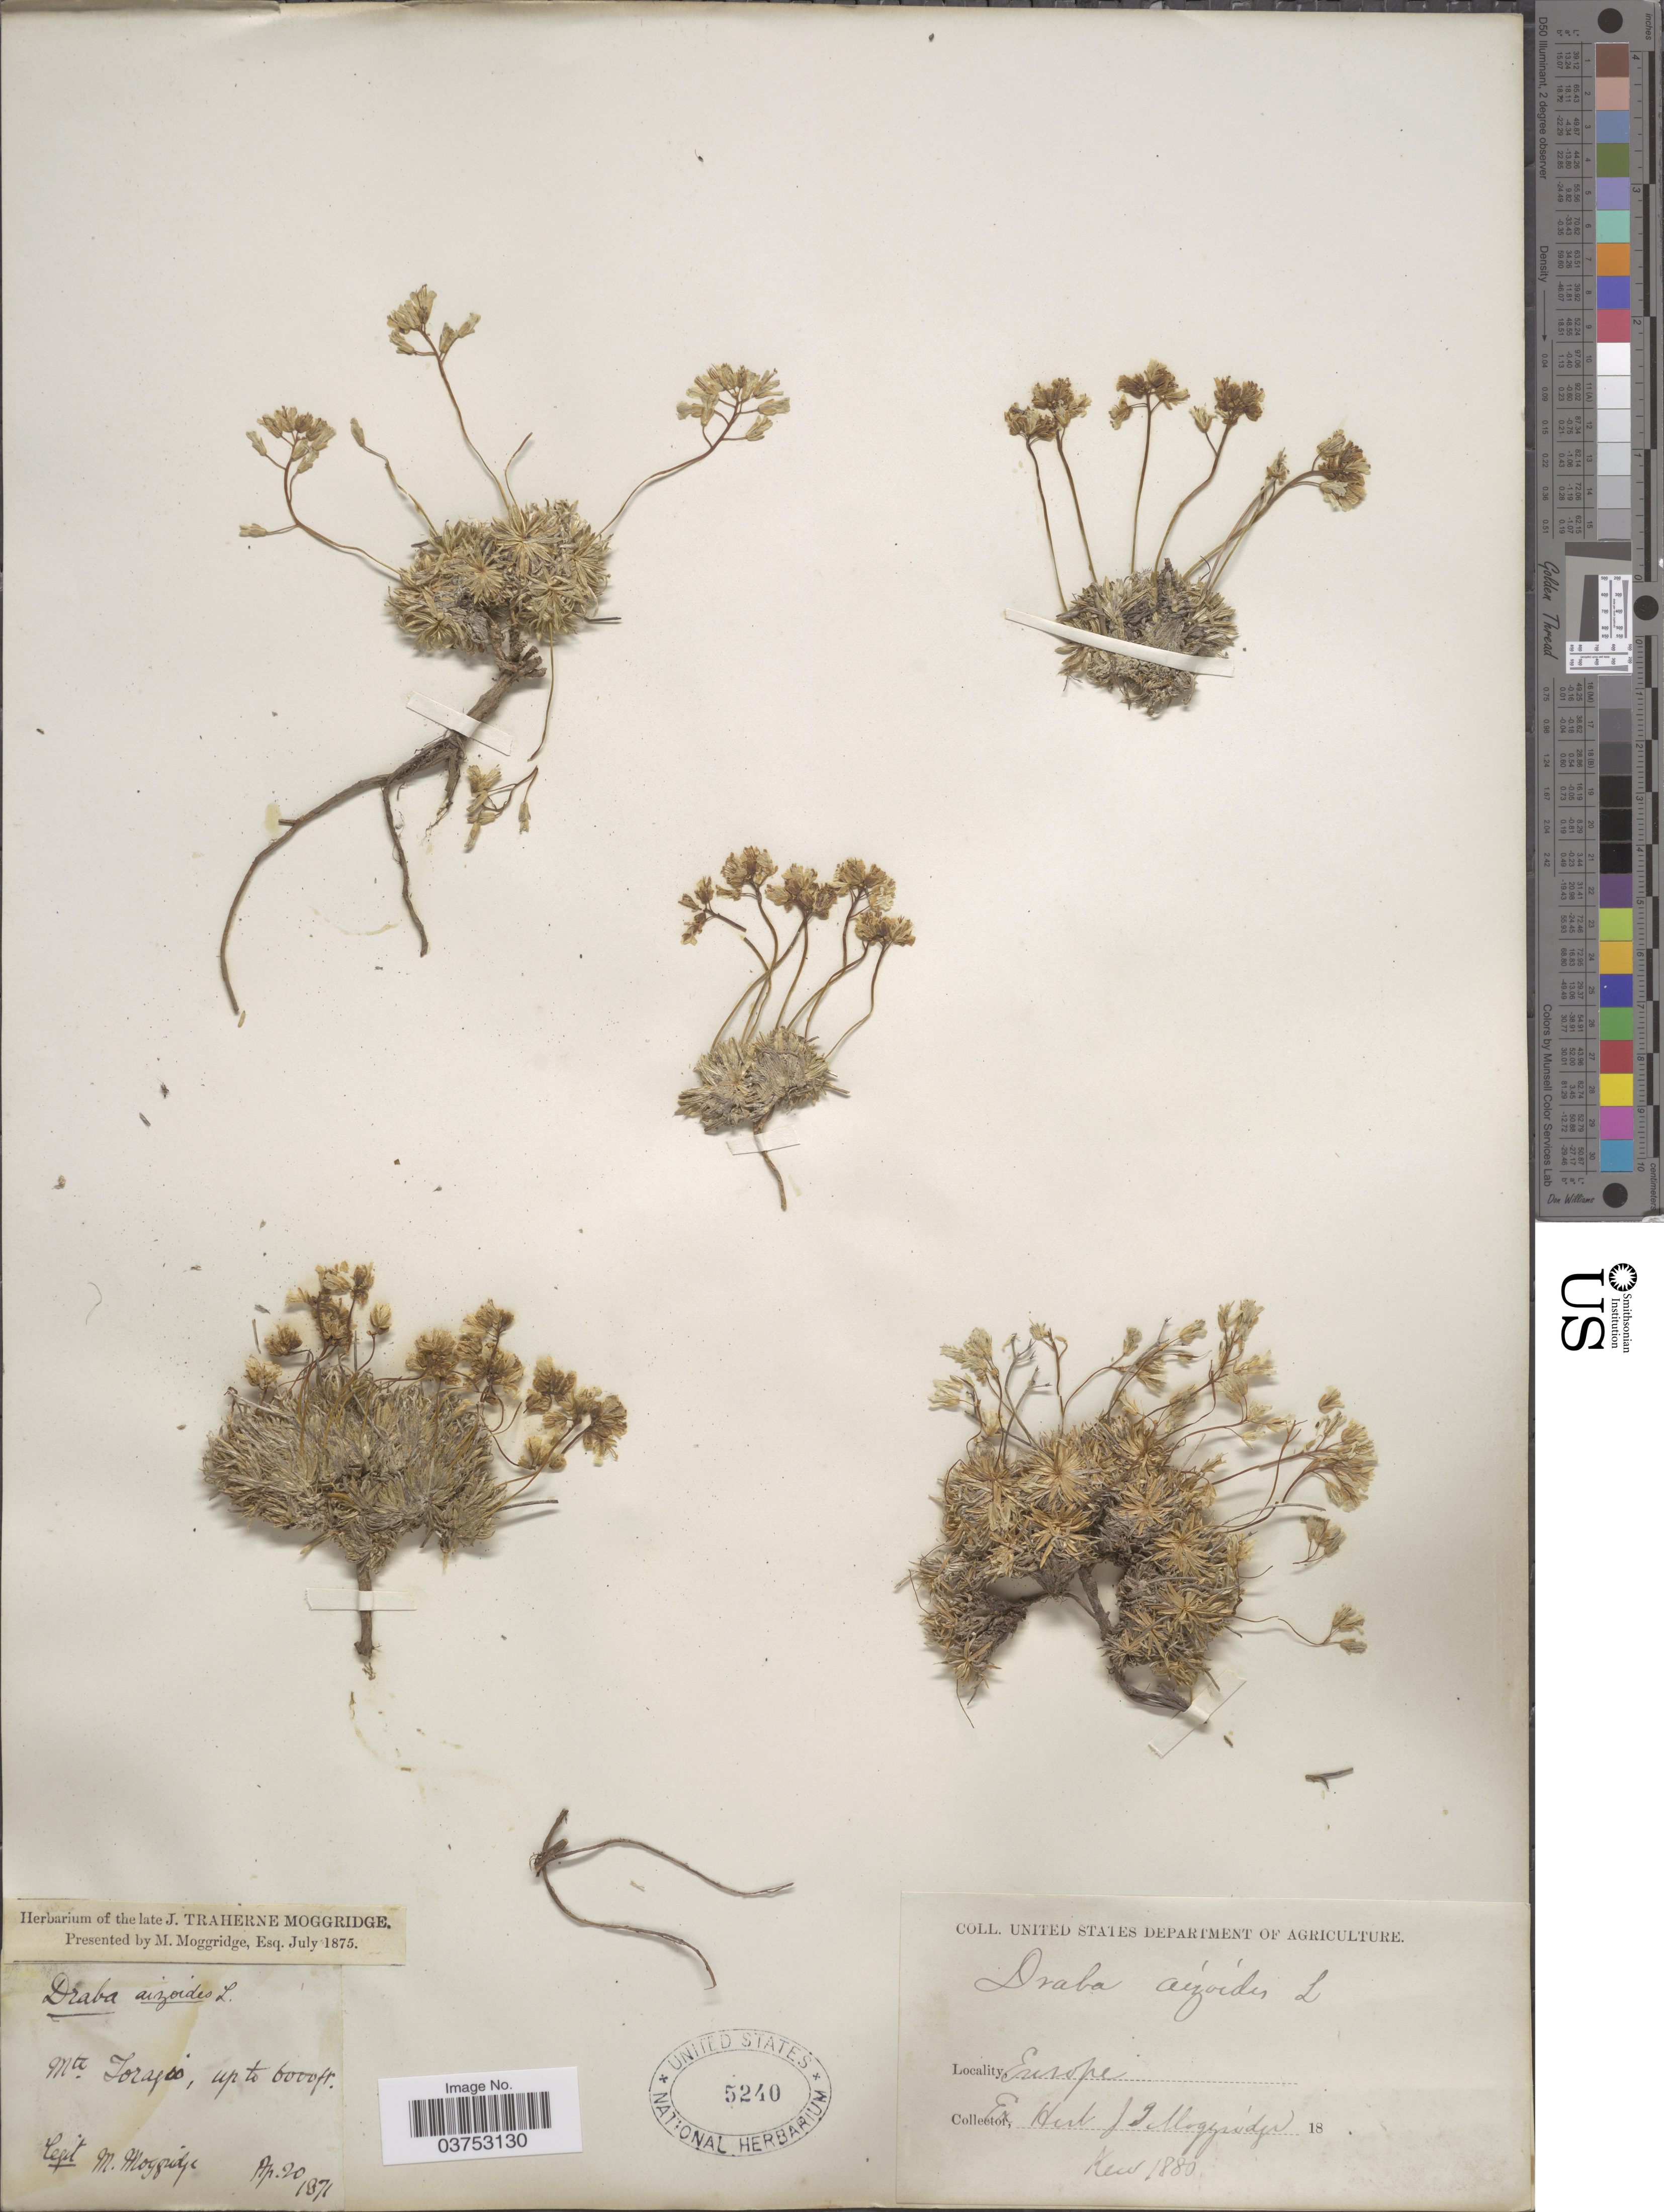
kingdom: Plantae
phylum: Tracheophyta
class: Magnoliopsida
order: Brassicales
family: Brassicaceae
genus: Draba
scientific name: Draba aizoides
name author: L.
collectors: M. Moggridge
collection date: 1871-04-20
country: Italy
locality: Europe. Mte Toragio.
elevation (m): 1829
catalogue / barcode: US 5240